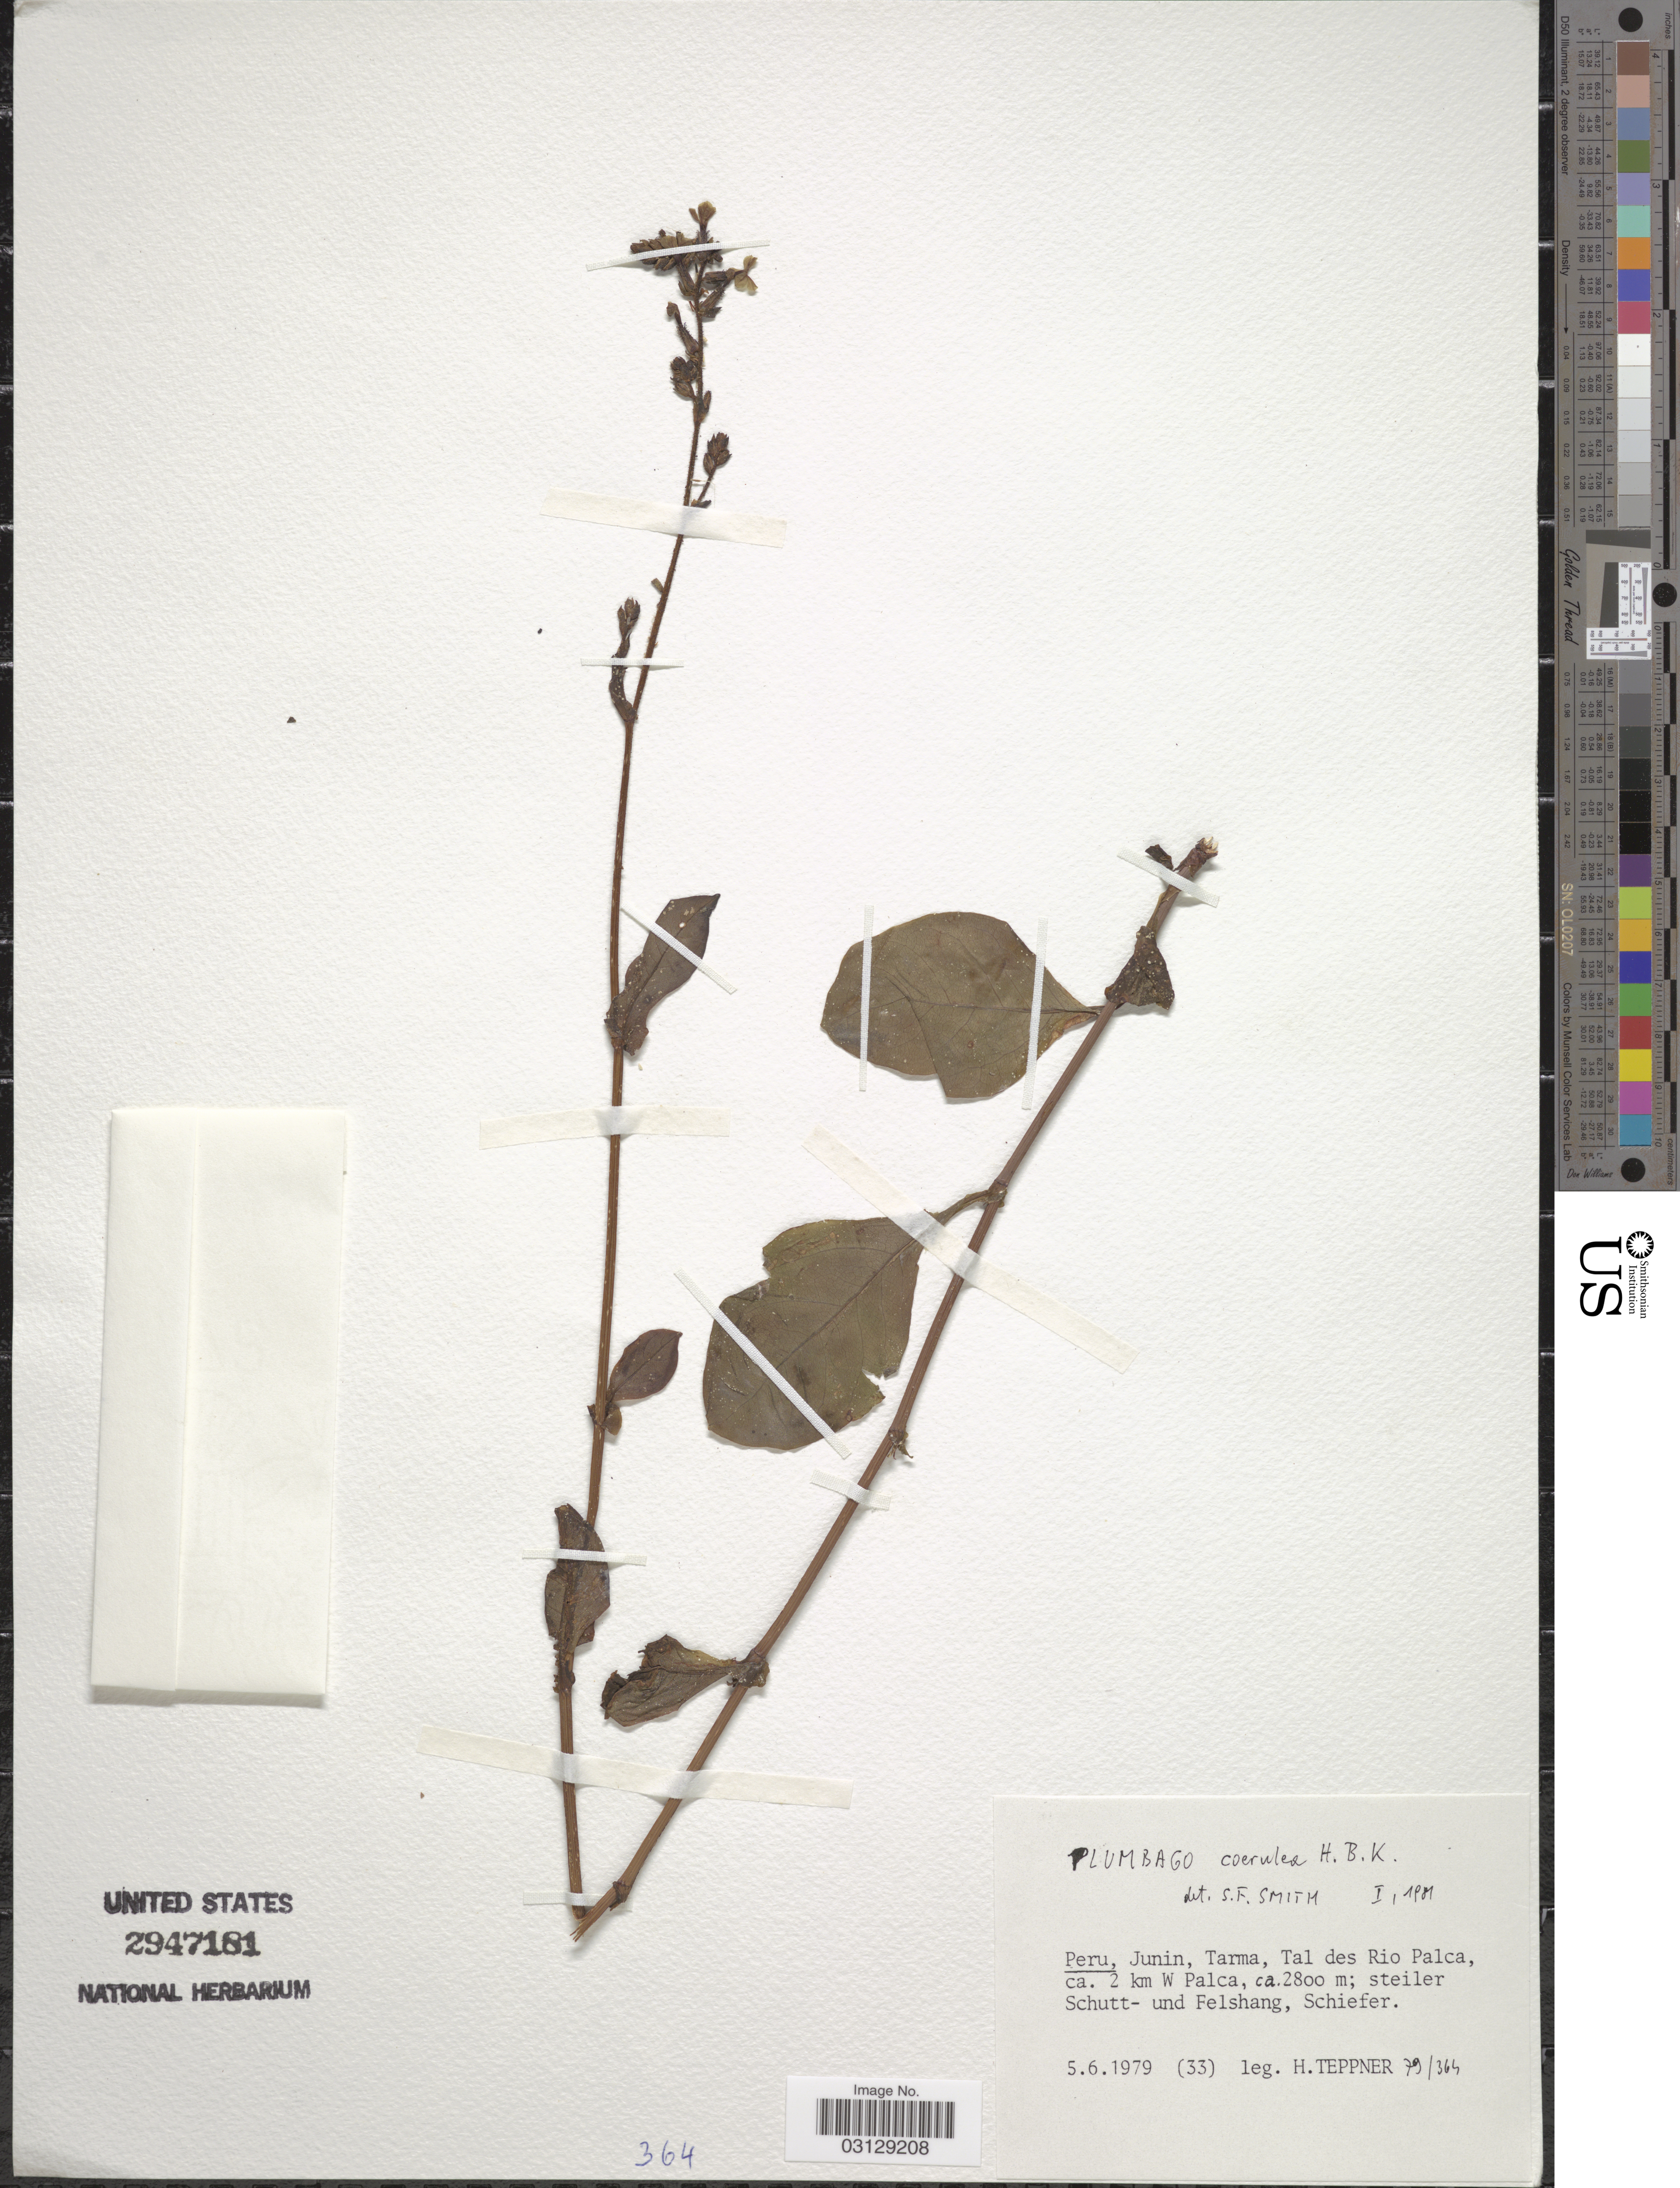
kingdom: Plantae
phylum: Tracheophyta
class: Magnoliopsida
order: Caryophyllales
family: Plumbaginaceae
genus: Plumbago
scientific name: Plumbago coerulea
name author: Auct.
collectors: H. Teppner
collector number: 79/364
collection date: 1979-06-05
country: Peru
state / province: Junín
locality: Tarma, Tal des Rio Palca, ca. 2 km W Palca.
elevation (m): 2800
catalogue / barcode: US 2947181